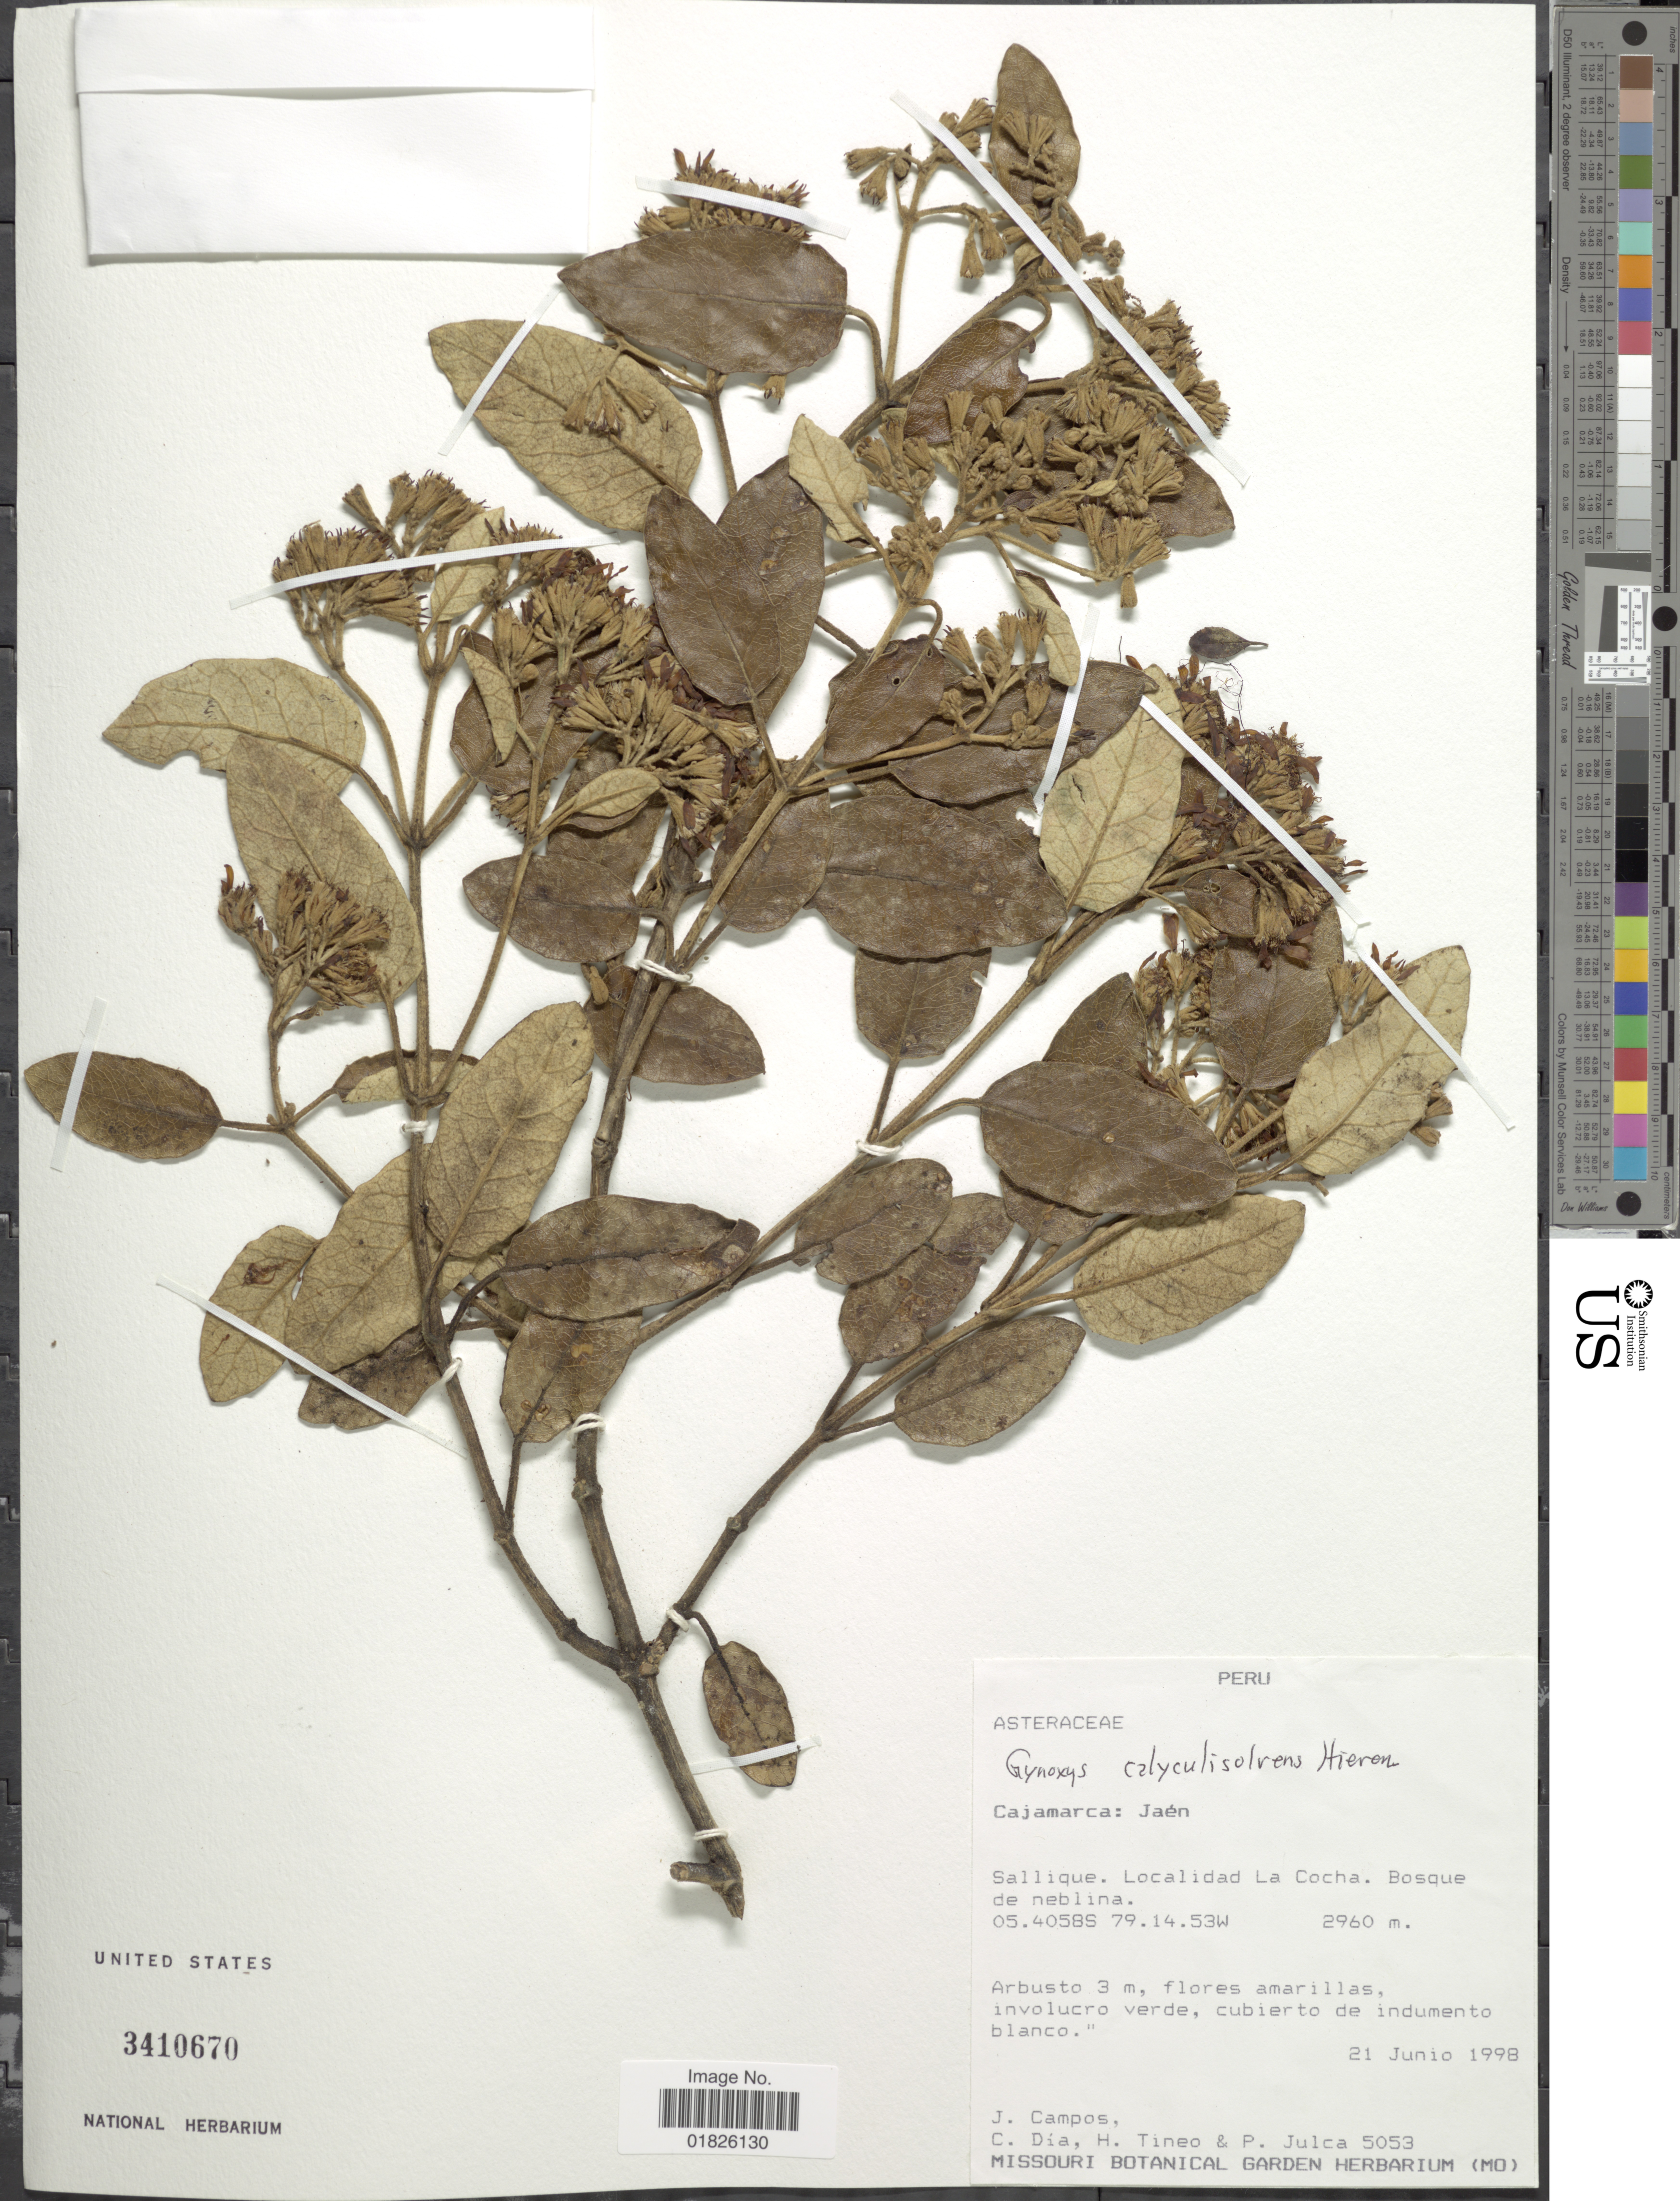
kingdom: Plantae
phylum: Tracheophyta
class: Magnoliopsida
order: Asterales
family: Asteraceae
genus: Gynoxys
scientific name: Gynoxys calyculisolvens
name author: Hieron.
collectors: J. Campos, C. Dia, H. Tineo & P. Julca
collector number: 5053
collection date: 1998-06-21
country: Peru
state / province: Cajamarca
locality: Jaén. Sallique. Localidad La Cocha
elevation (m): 2960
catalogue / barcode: US 3410670